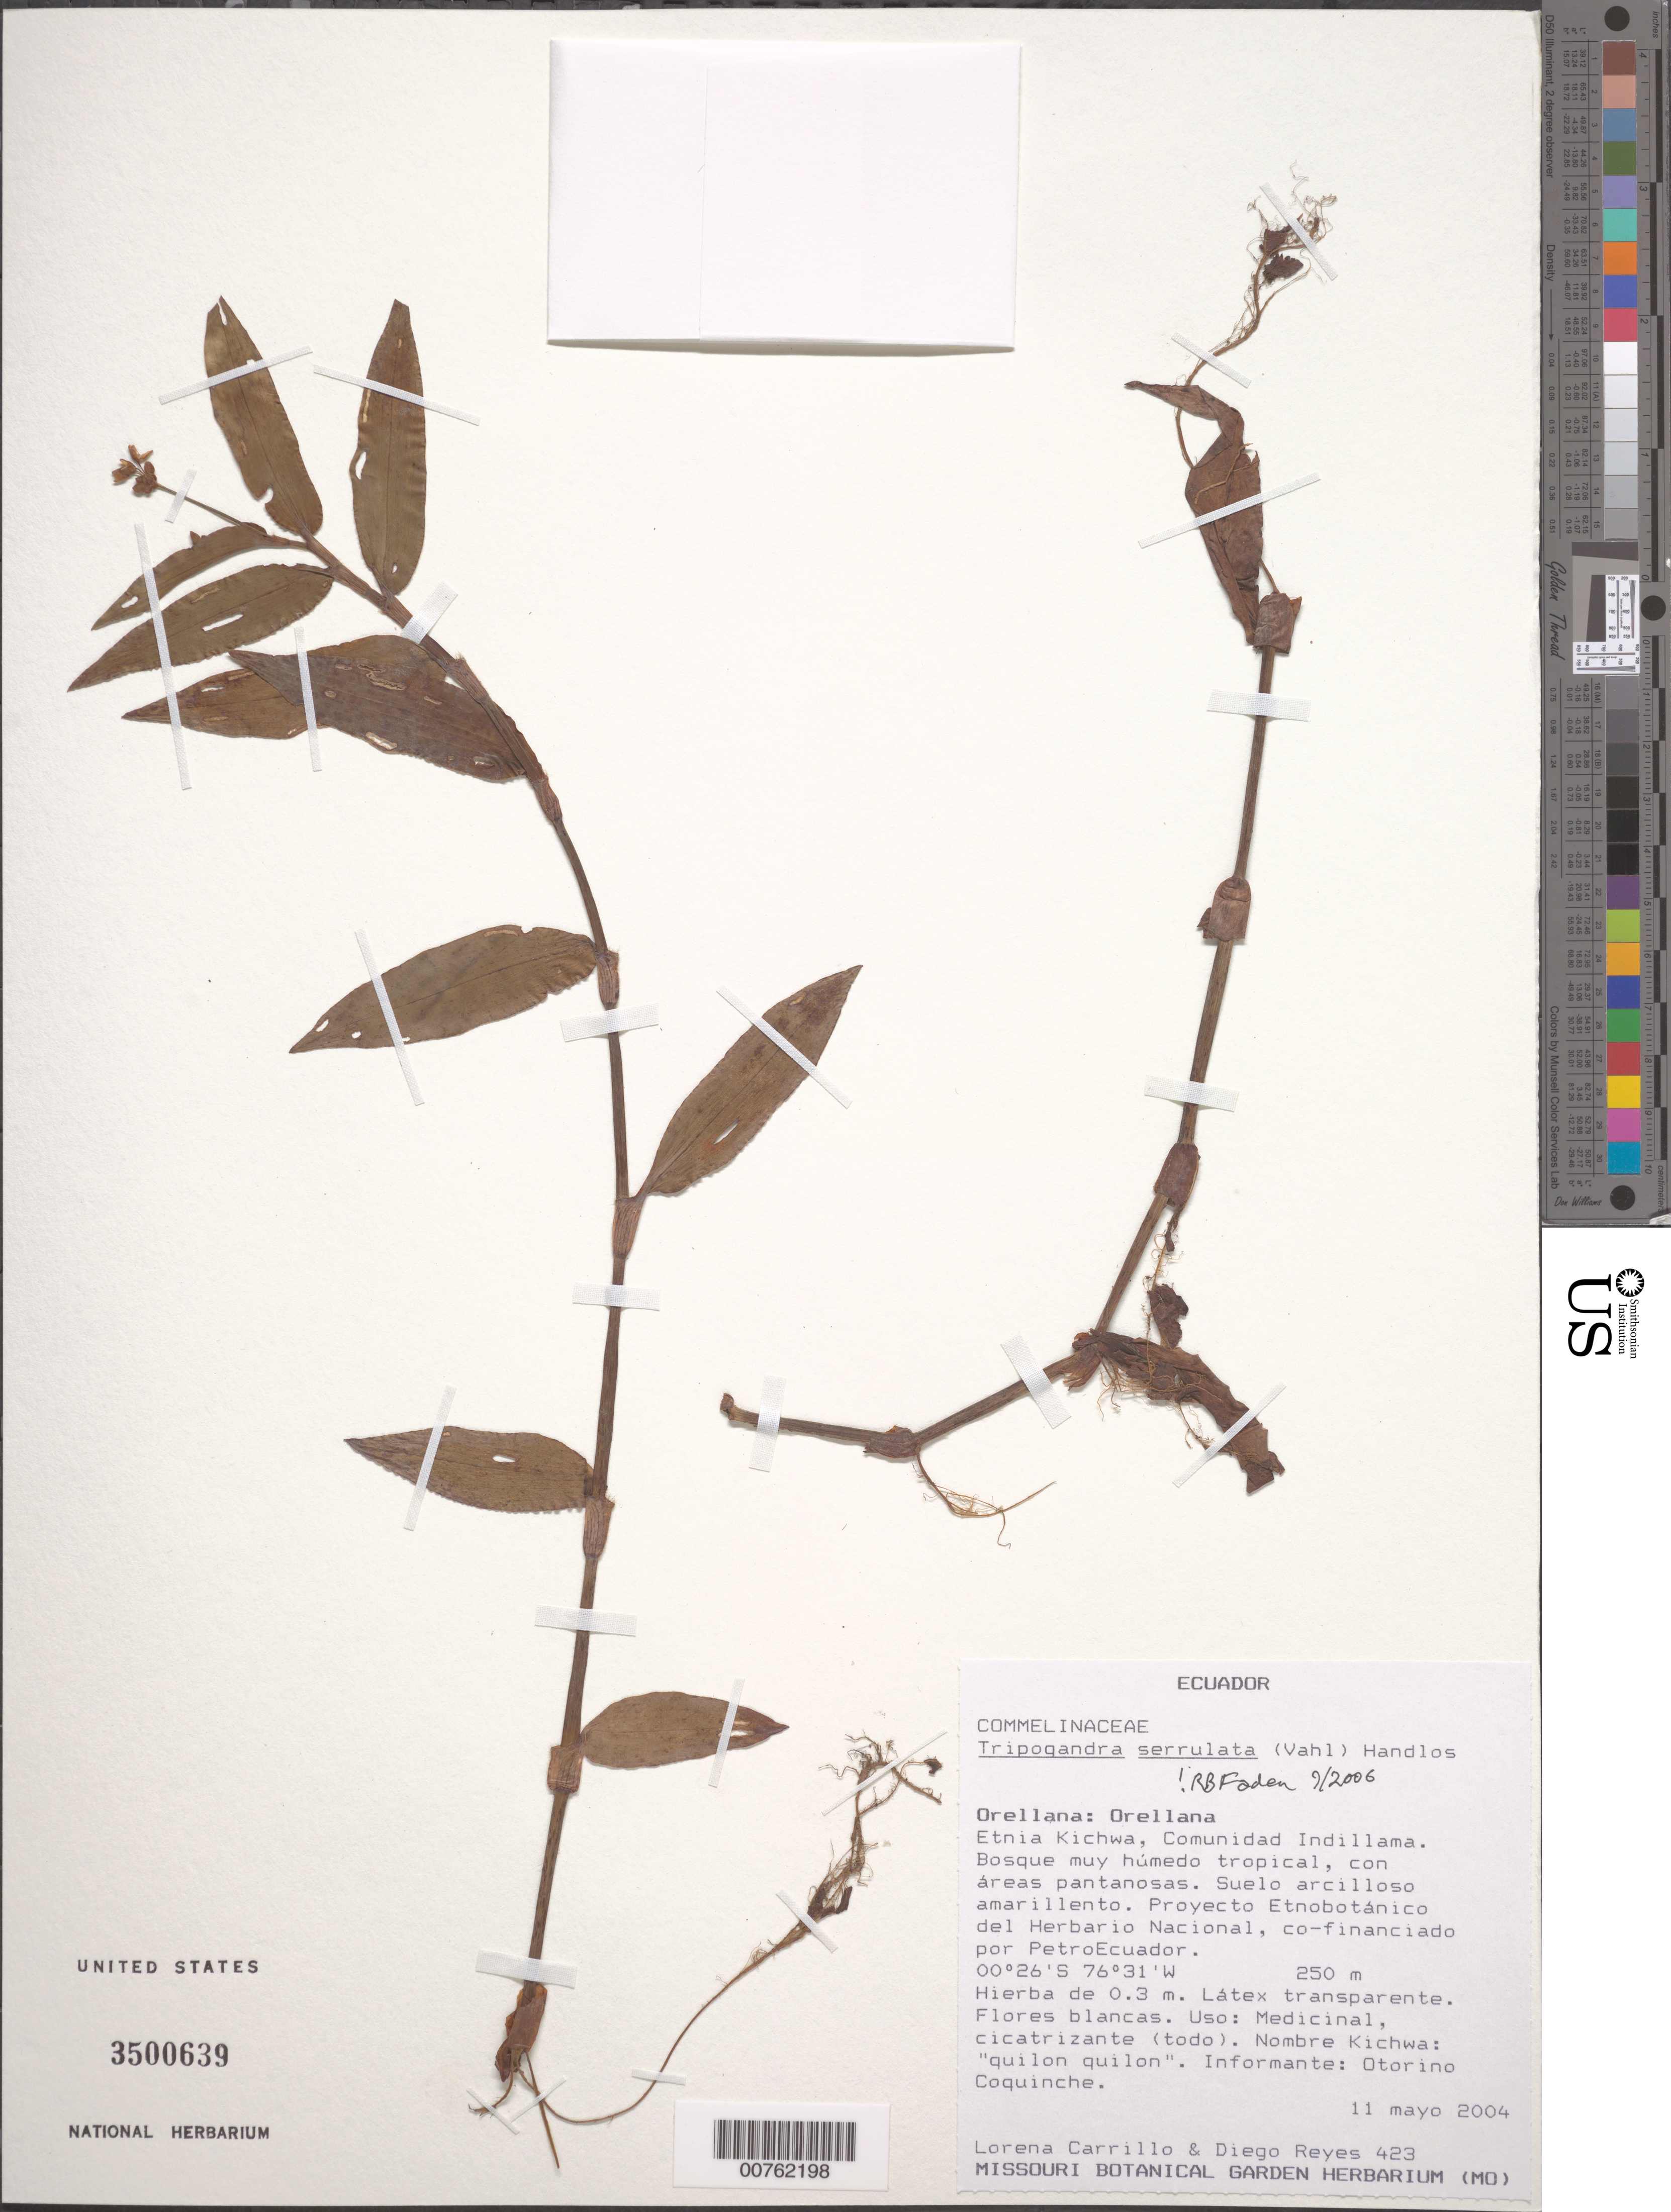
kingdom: Plantae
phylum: Tracheophyta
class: Liliopsida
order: Commelinales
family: Commelinaceae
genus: Tripogandra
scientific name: Tripogandra serrulata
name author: (Vahl) Handlos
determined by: Faden, Robert B., (US), Smithsonian Institution - National Museum of Natural History (UNITED STATES)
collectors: L. Carrillo & D. Reyes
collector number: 423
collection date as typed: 11 May 2004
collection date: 2004-05-11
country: Ecuador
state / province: Orellana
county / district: Orellana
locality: Etnia Kichwa, Comunidad Indillama. Bosque muy humedo tropical, con areas pantanosas.. Suelo arcilloso amarillento. Proyecto EtnoBotanico del HerbaRio Nacional, co-financIado por PetroEcuador.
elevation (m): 250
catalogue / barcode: US 3500639